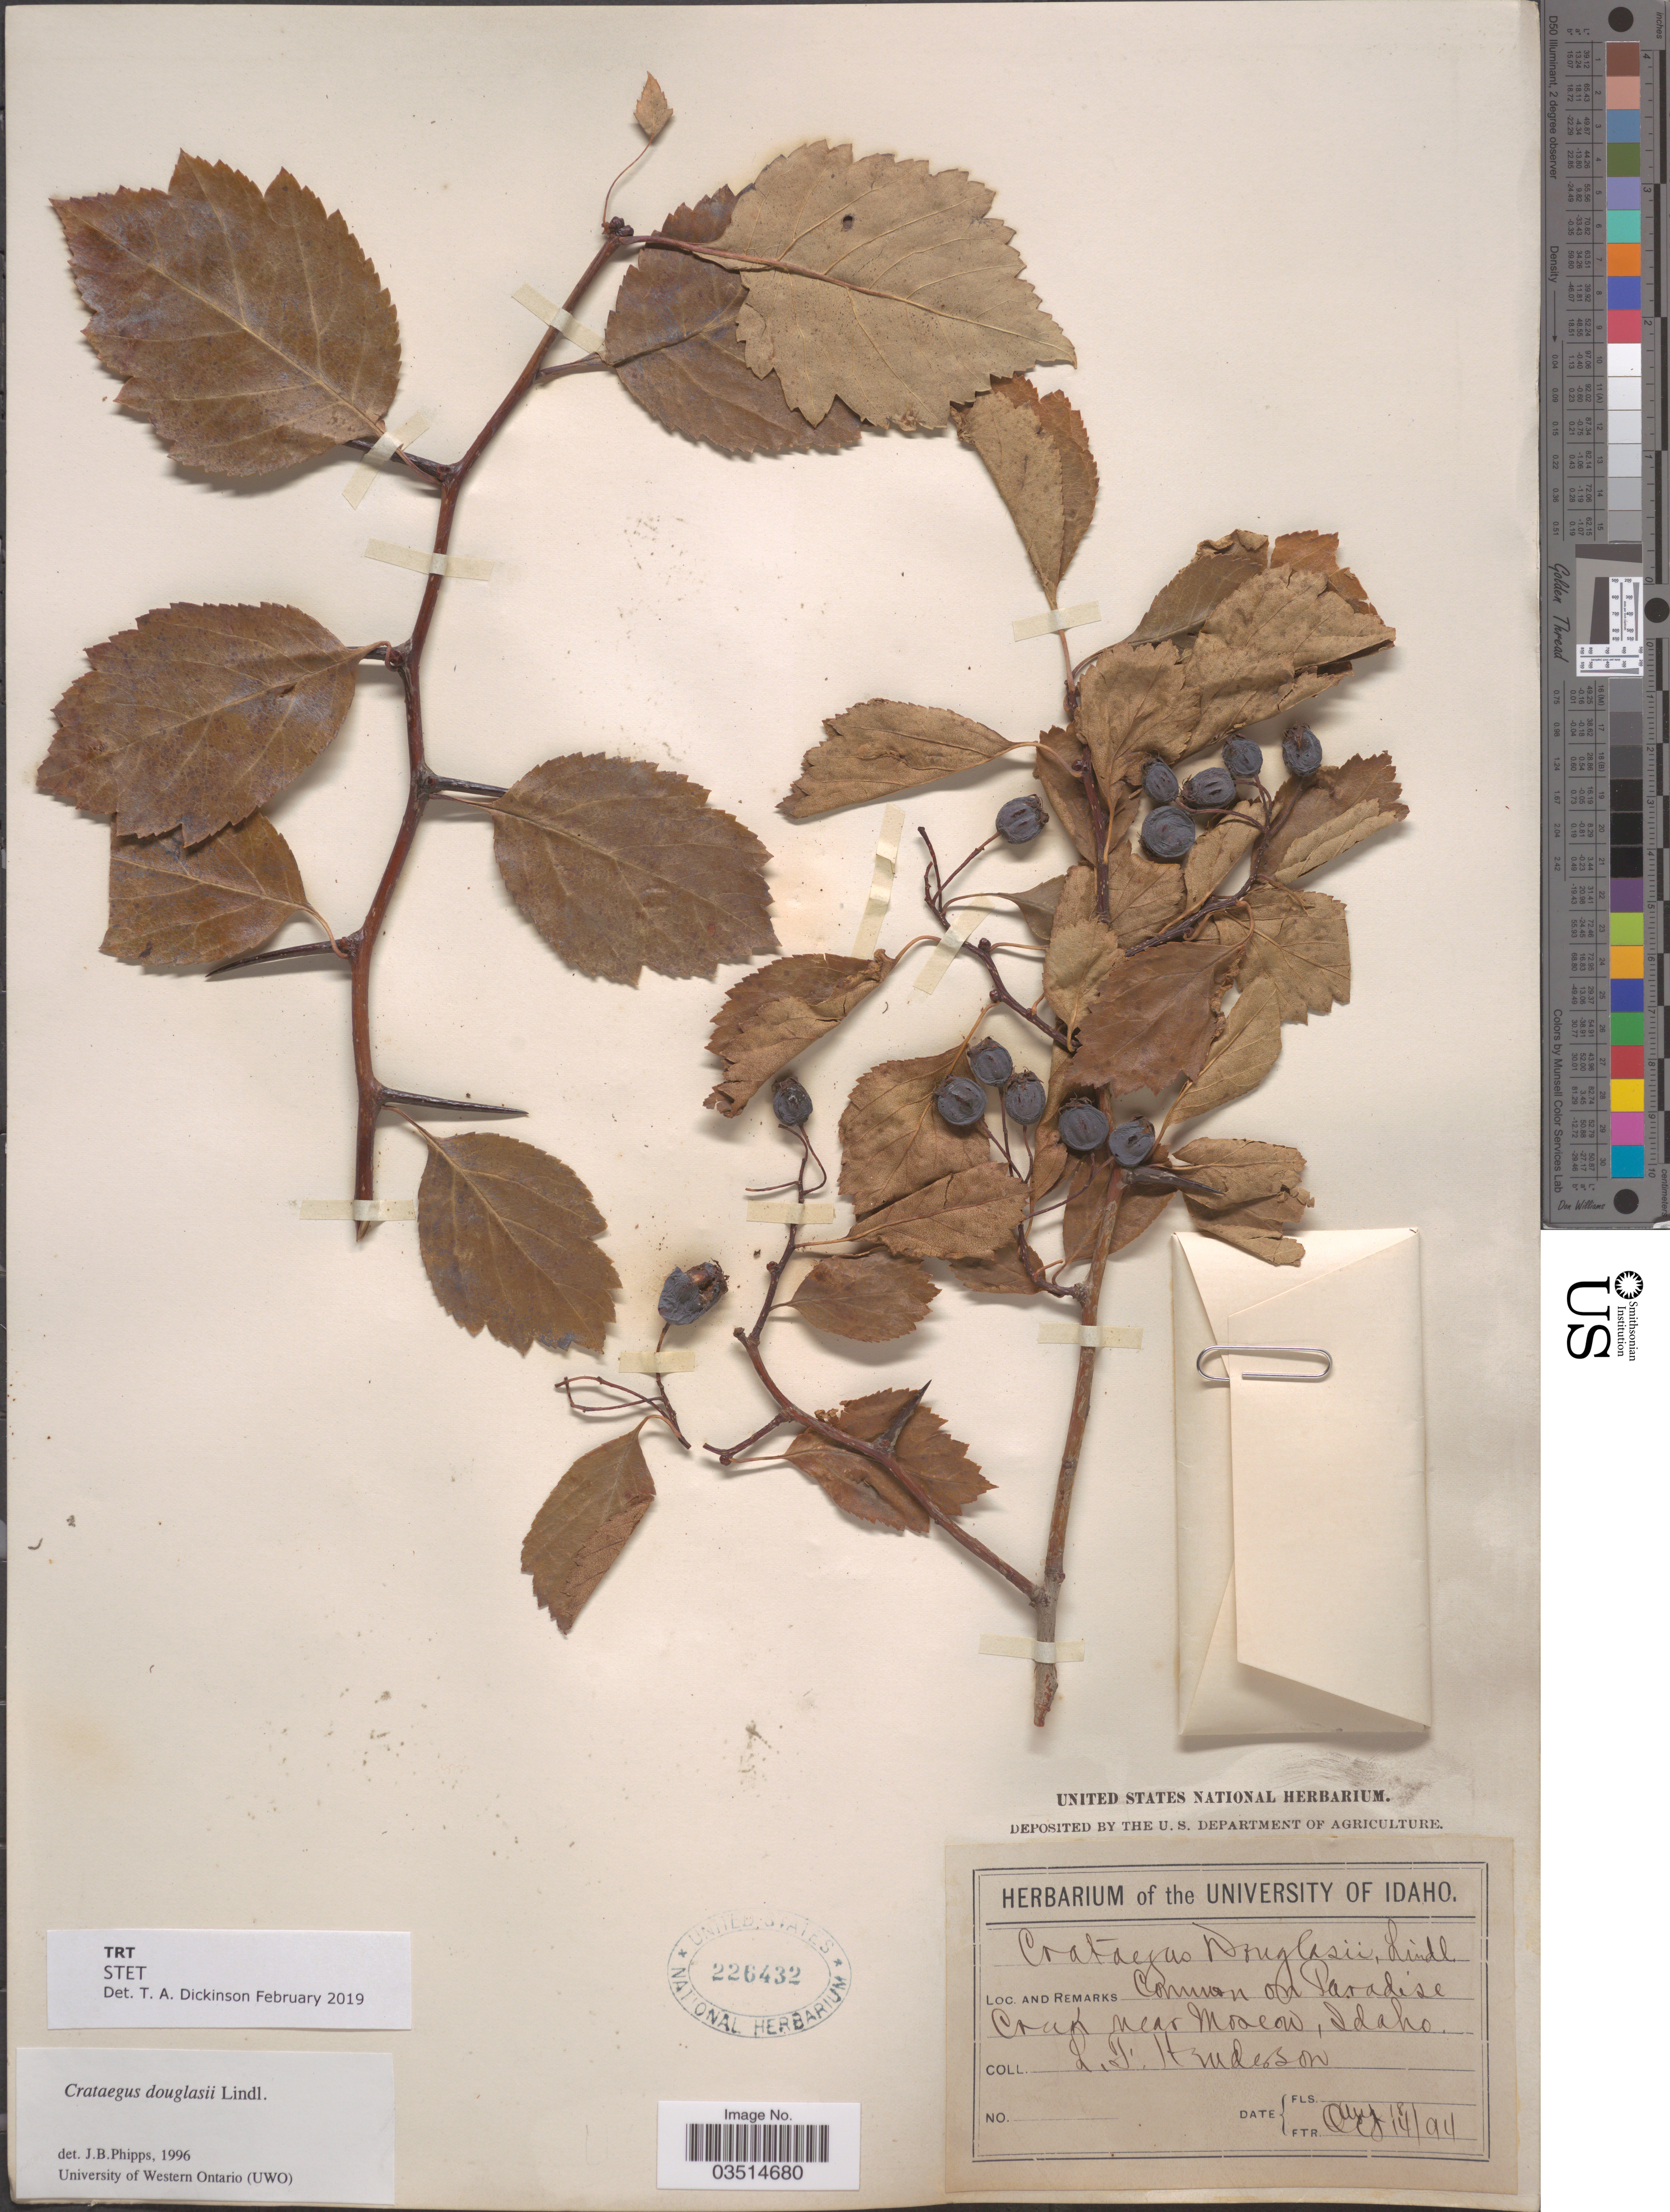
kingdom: Plantae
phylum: Tracheophyta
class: Magnoliopsida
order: Rosales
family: Rosaceae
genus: Crataegus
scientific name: Crataegus douglasii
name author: Lindl.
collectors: L. Henderson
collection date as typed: Transcribed d/m/y: 18/8/94 to 14/10/94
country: United States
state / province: Idaho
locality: Paradise Creek near Moscow.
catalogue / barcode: US 226432